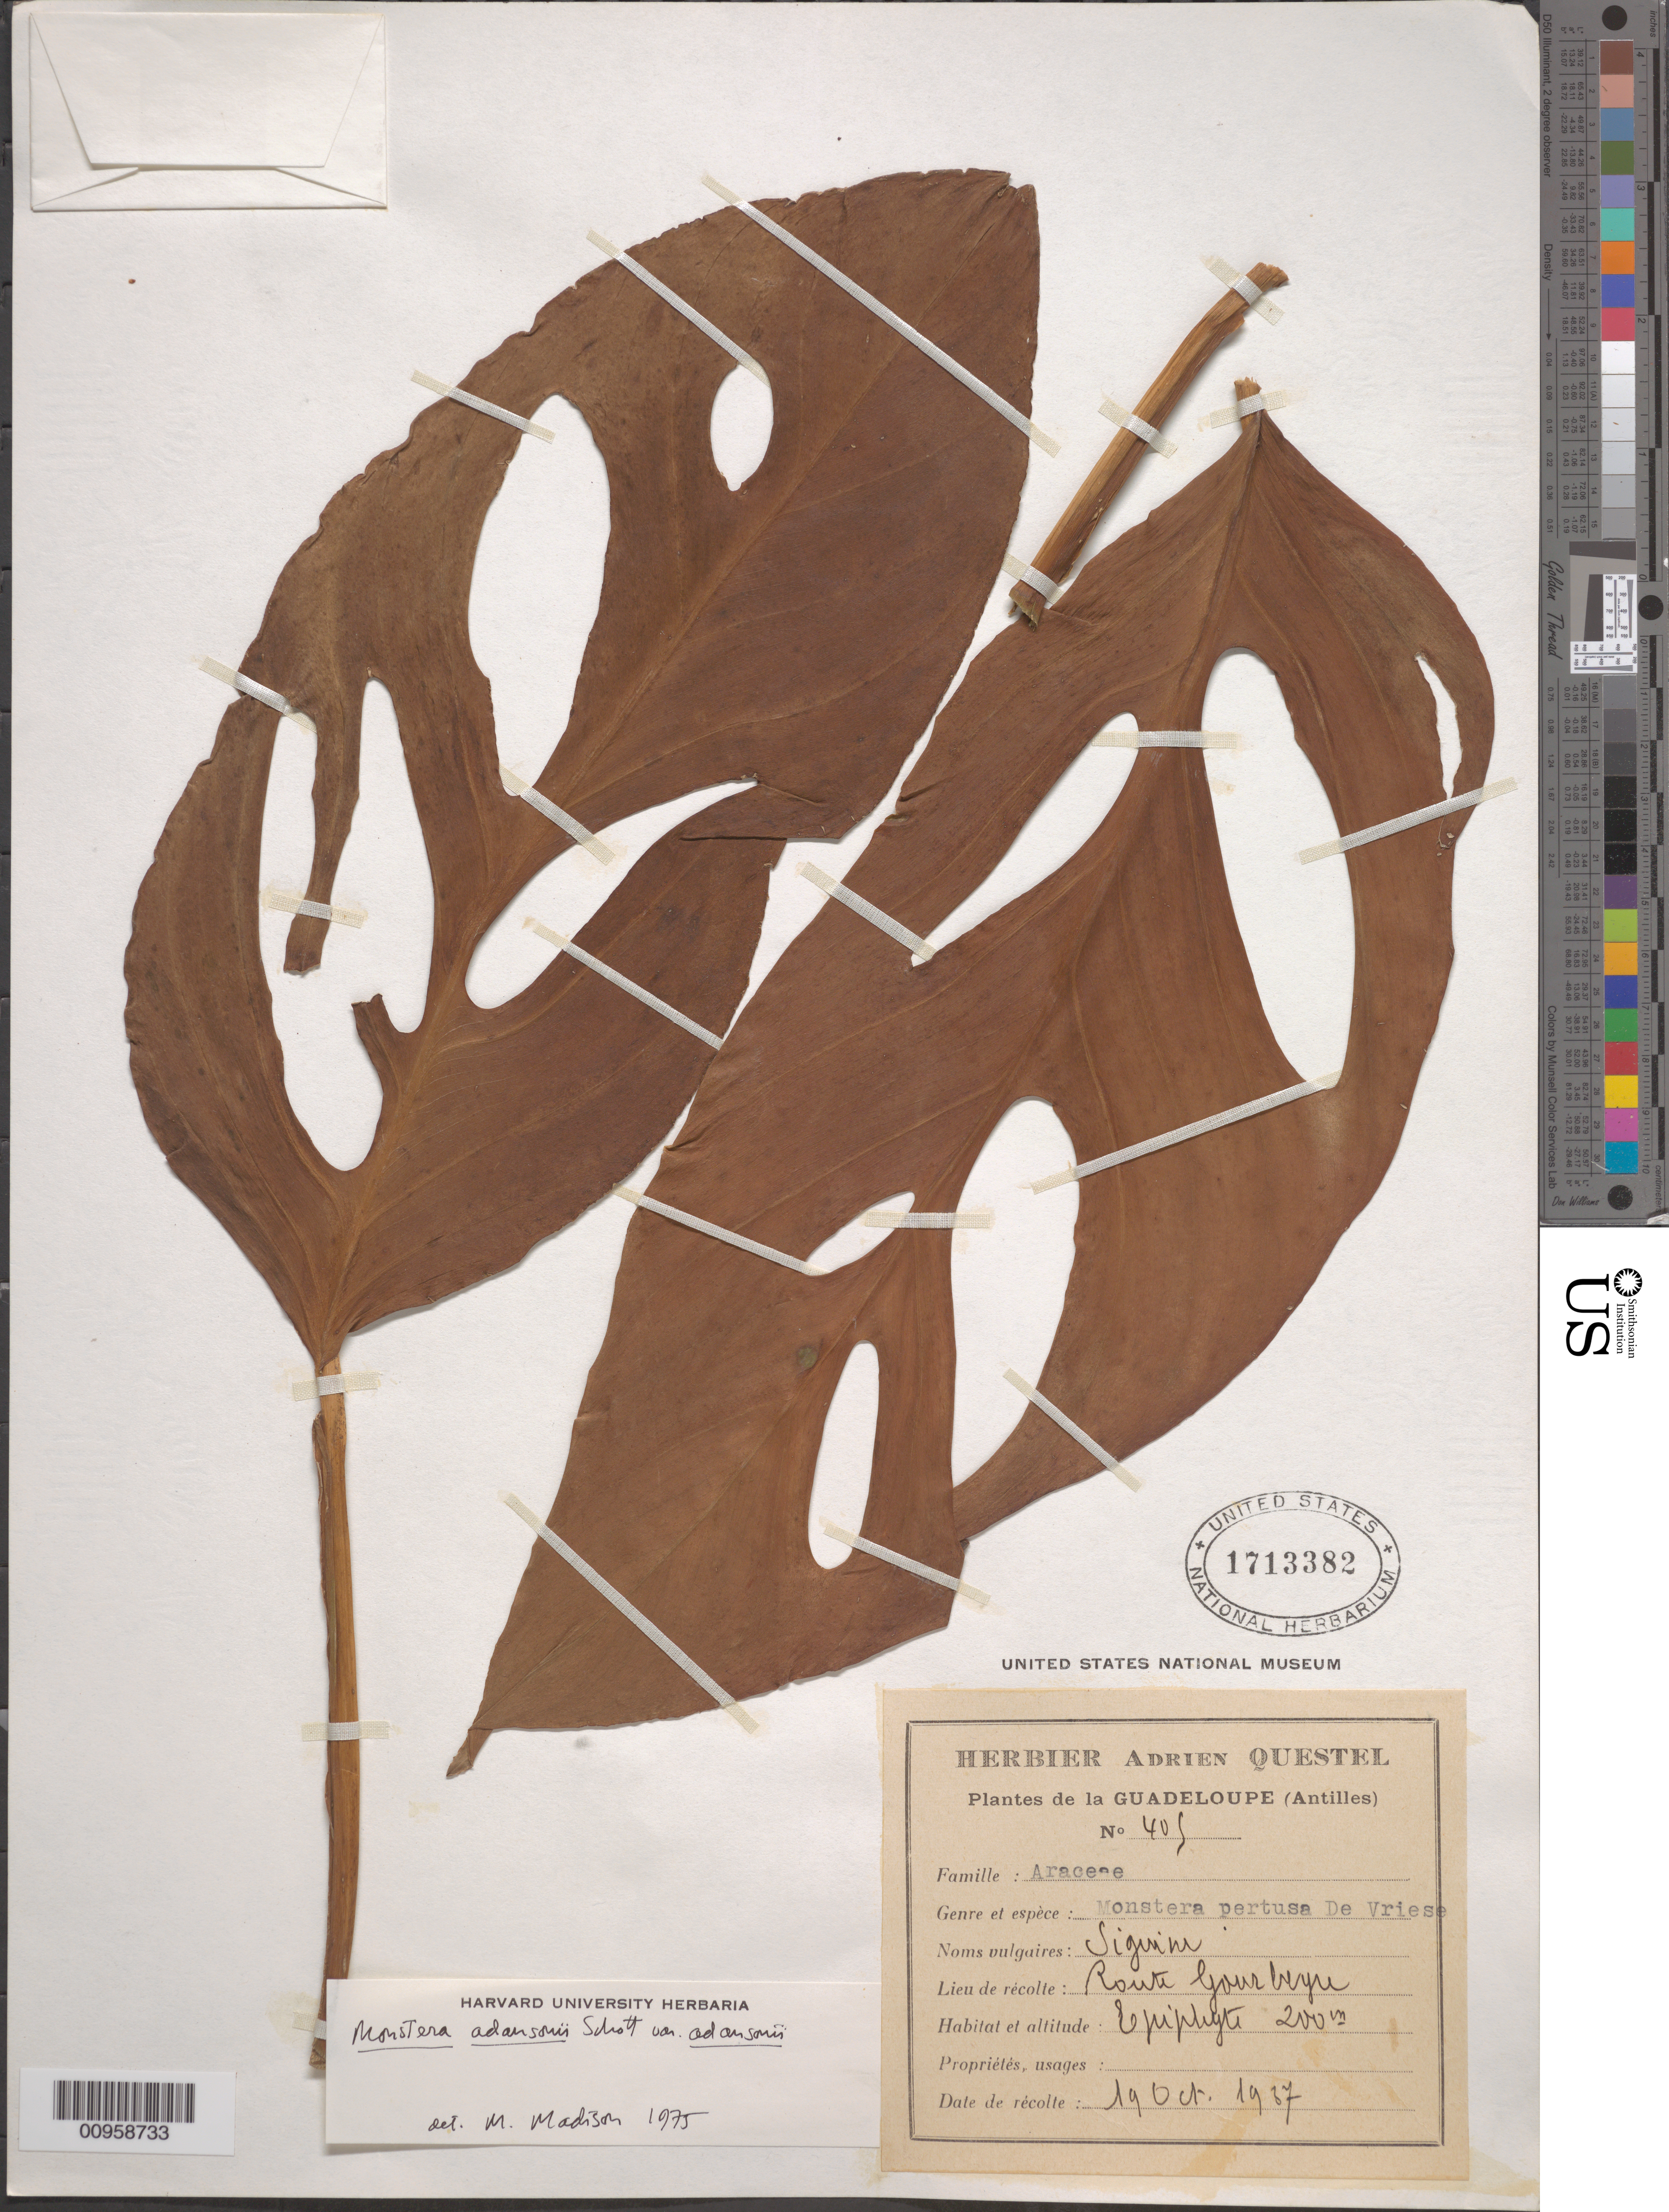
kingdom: Plantae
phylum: Tracheophyta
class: Liliopsida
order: Alismatales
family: Araceae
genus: Monstera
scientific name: Monstera adansonii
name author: Schott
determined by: Madison, Michael T.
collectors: A. Questel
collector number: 405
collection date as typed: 19 Oct 1937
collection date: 1937-10-19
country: Guadeloupe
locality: Route Gourbeyre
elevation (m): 200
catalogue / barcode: US 1713382